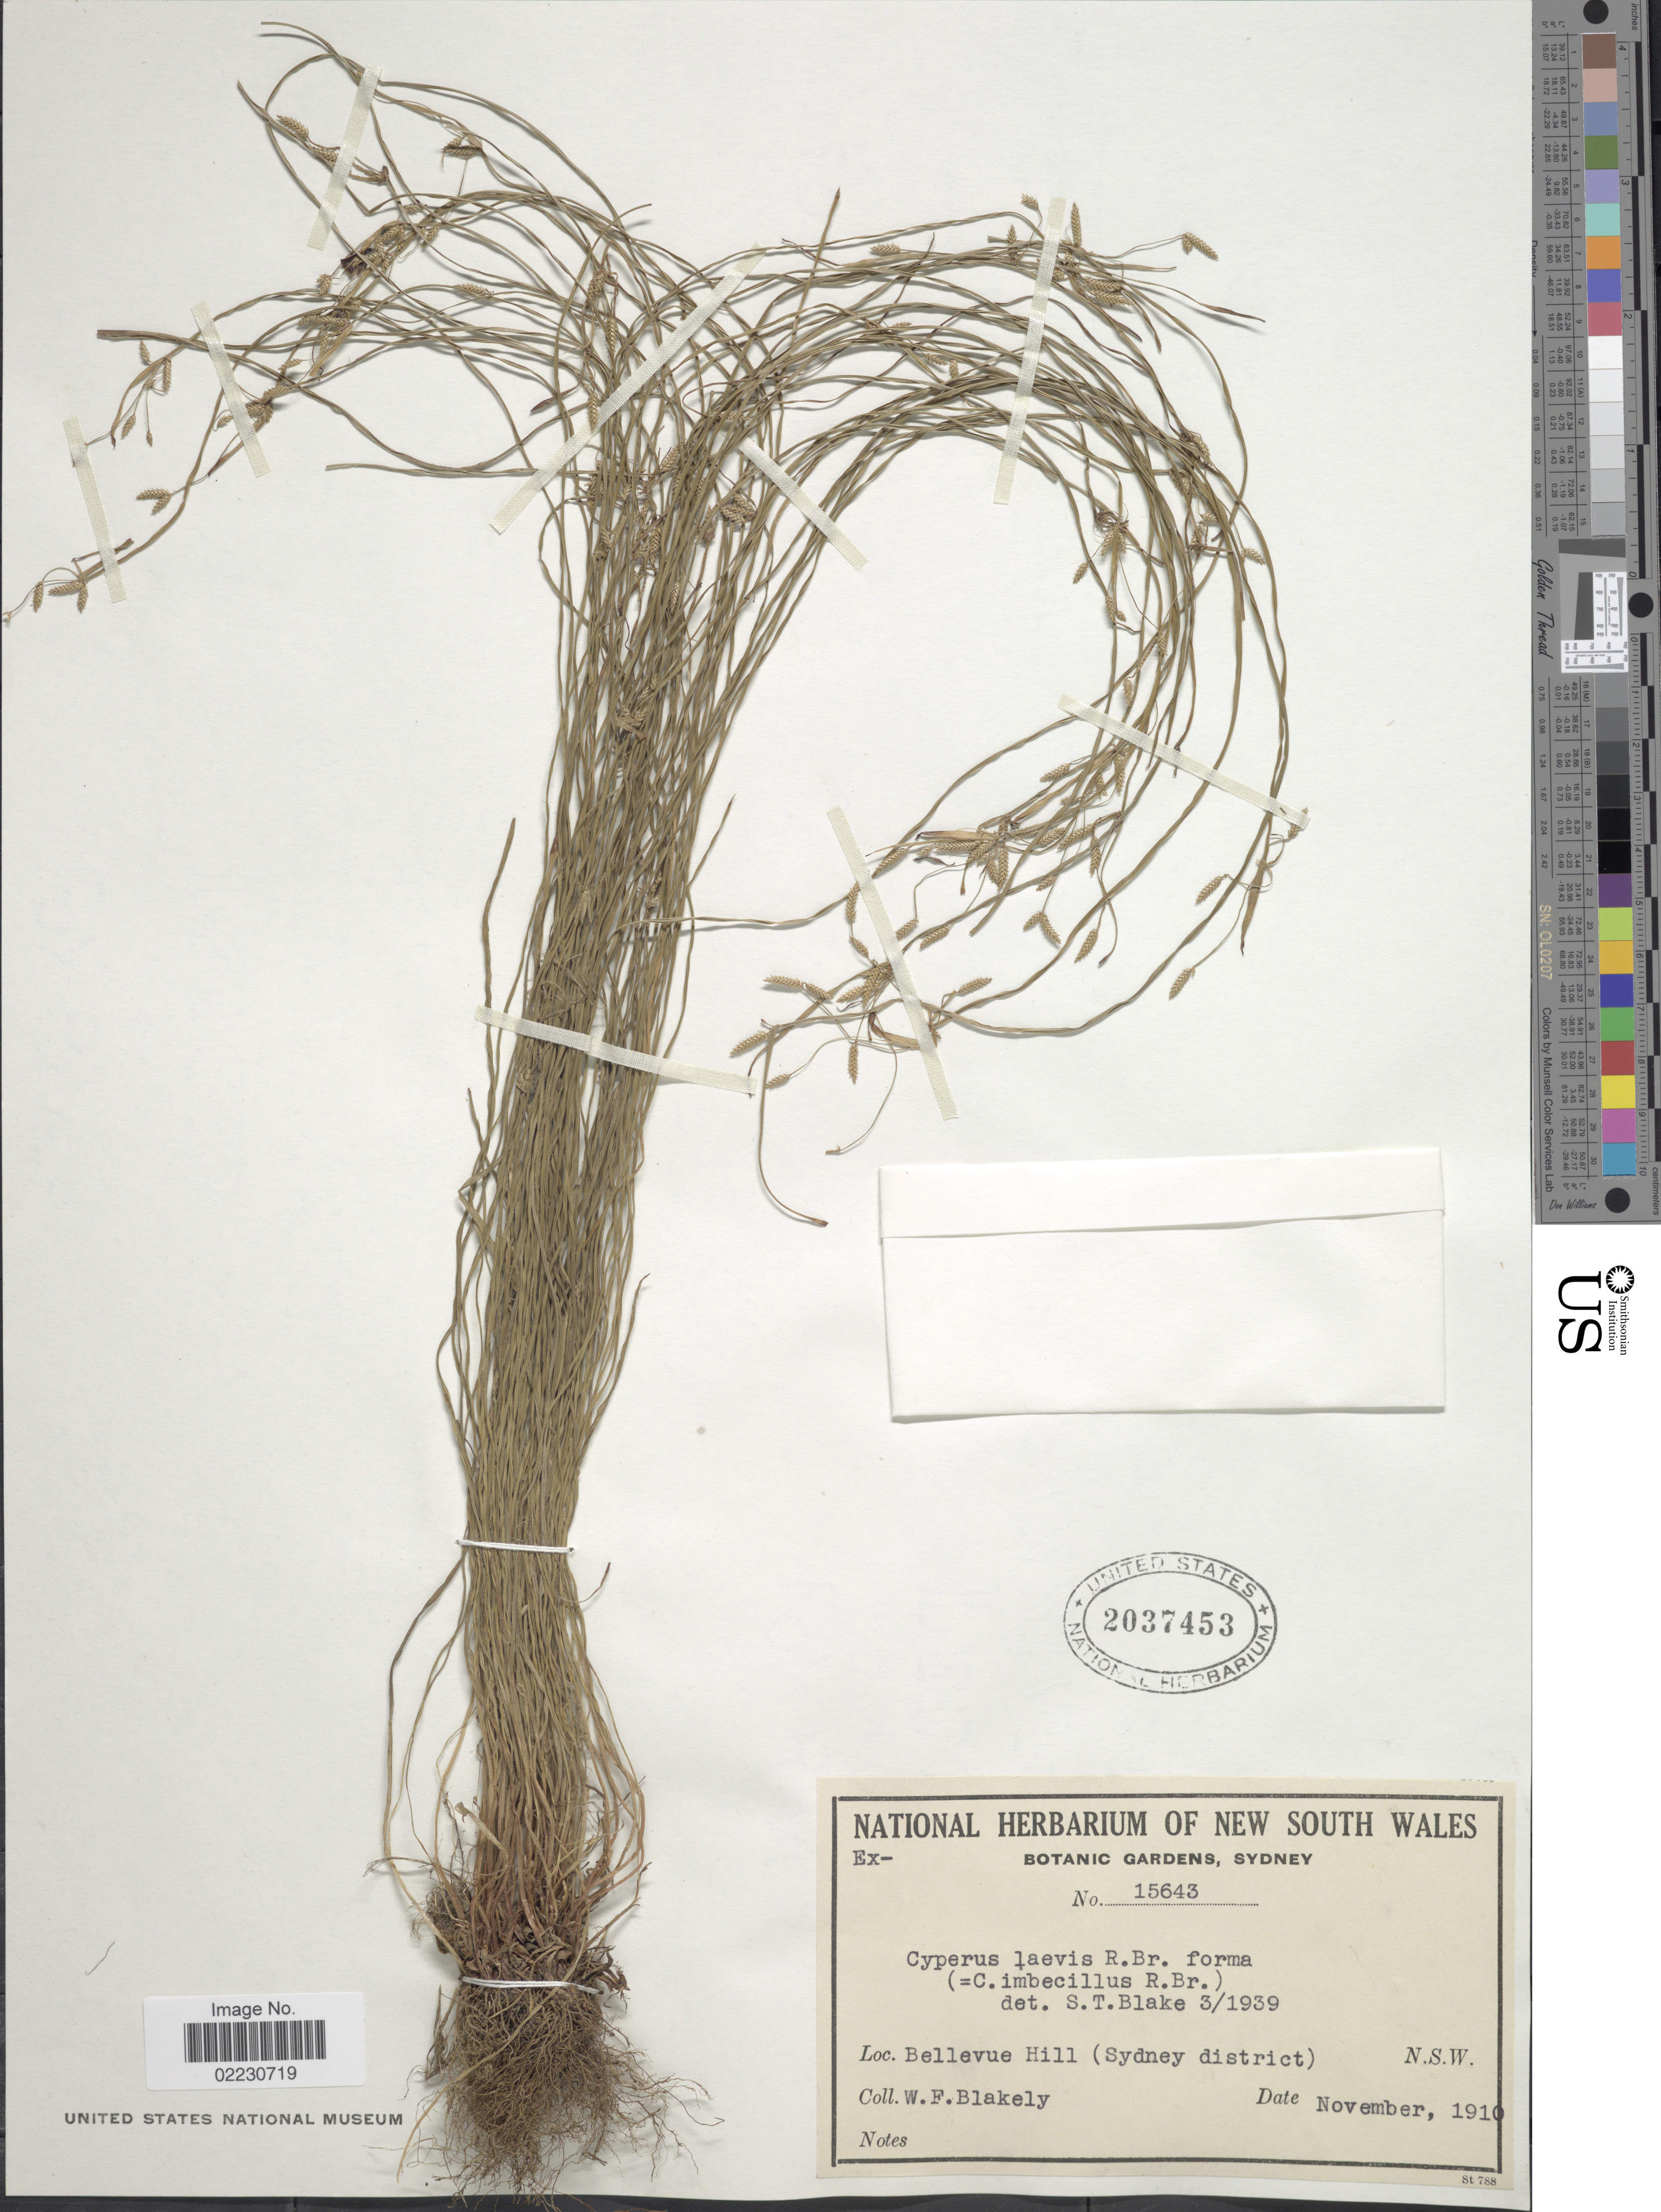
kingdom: Plantae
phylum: Tracheophyta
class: Liliopsida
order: Poales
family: Cyperaceae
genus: Cyperus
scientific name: Cyperus laevis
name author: R. Br.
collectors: W. Blakely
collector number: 15643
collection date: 1910-11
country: Australia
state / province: New South Wales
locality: Bellevue Hill (Sydney district) N.S.W.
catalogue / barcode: US 2037453